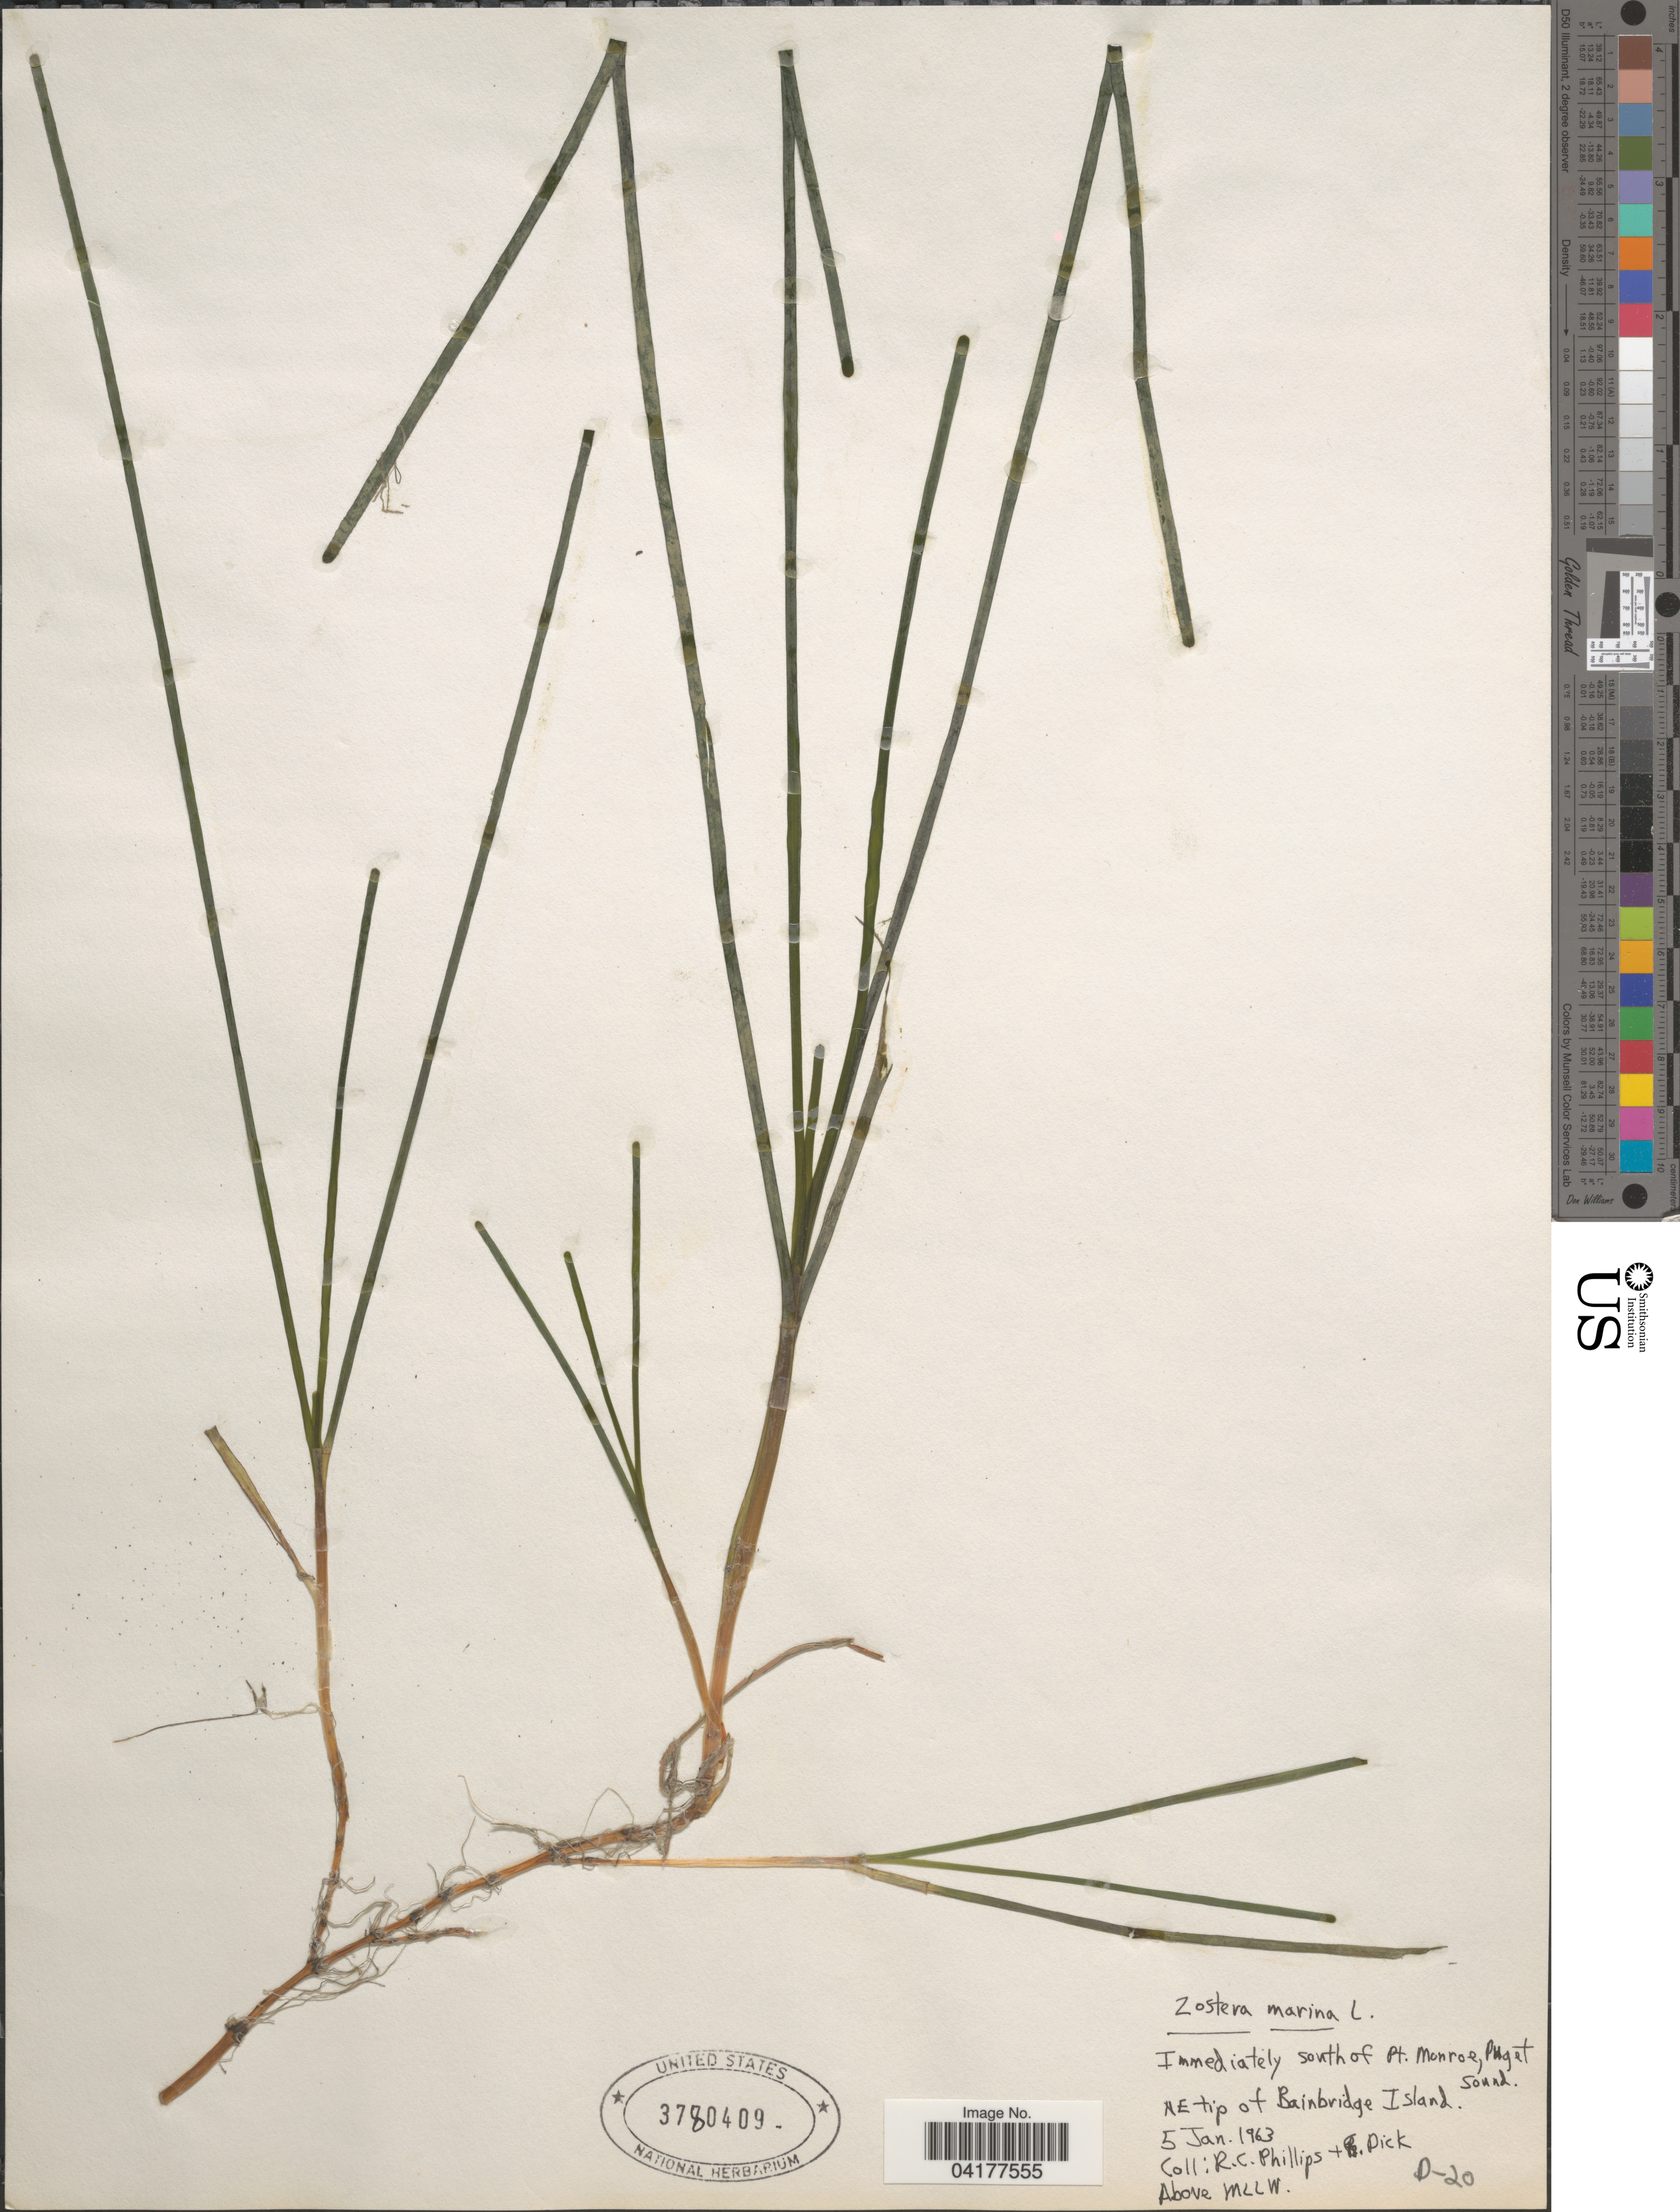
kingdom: Plantae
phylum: Tracheophyta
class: Liliopsida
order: Alismatales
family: Zosteraceae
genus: Zostera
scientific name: Zostera marina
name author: L.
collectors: R. C. Phillips & G. Dick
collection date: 1963-01-05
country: United States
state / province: Washington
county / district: King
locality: Immediately south of Pt. Monroe, Puget Sound. NE tip of Bainbridge Island. Above MLLW.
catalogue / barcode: US 3780409